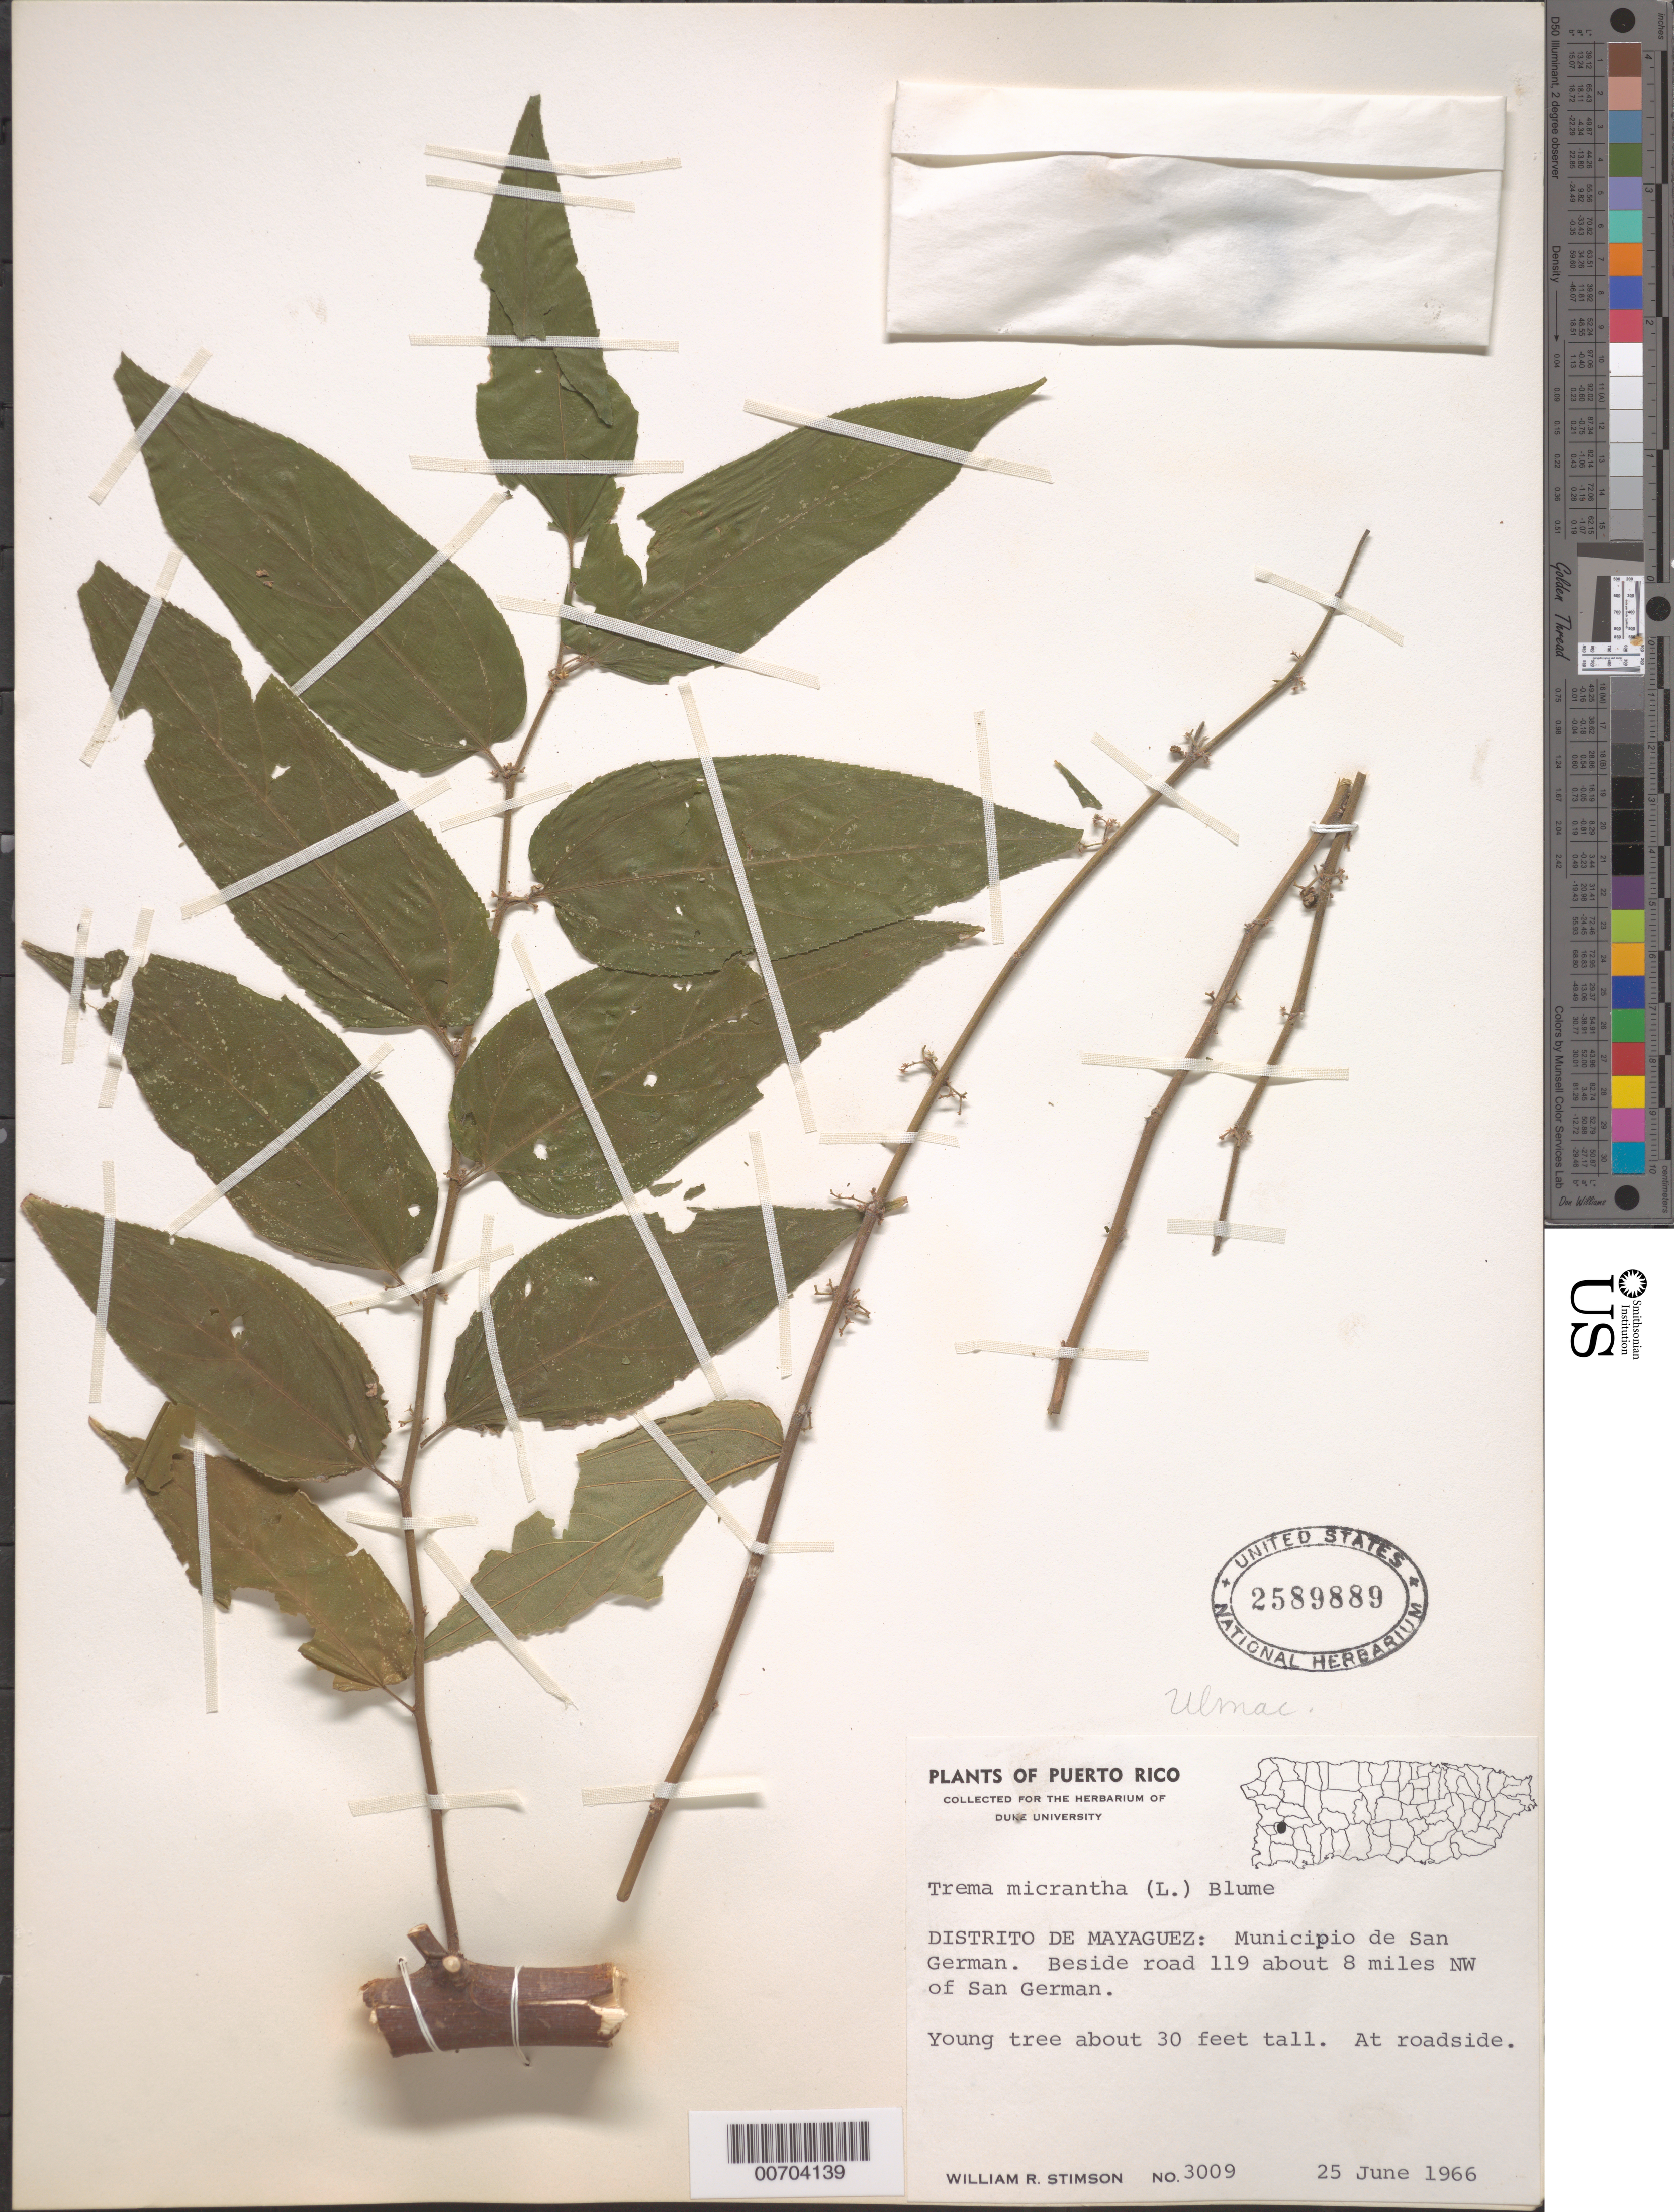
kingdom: Plantae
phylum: Tracheophyta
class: Magnoliopsida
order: Rosales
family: Cannabaceae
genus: Trema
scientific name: Trema micranthum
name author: (L.) Blume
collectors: W. R. Stimson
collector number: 3009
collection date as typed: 25 Jun 1966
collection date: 1966-06-25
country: Puerto Rico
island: Greater Antilles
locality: Distrito de Mayaguez: Municipio de San German. Beside rd 119 about 8 NW of San German.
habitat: Roadside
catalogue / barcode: US 2589889